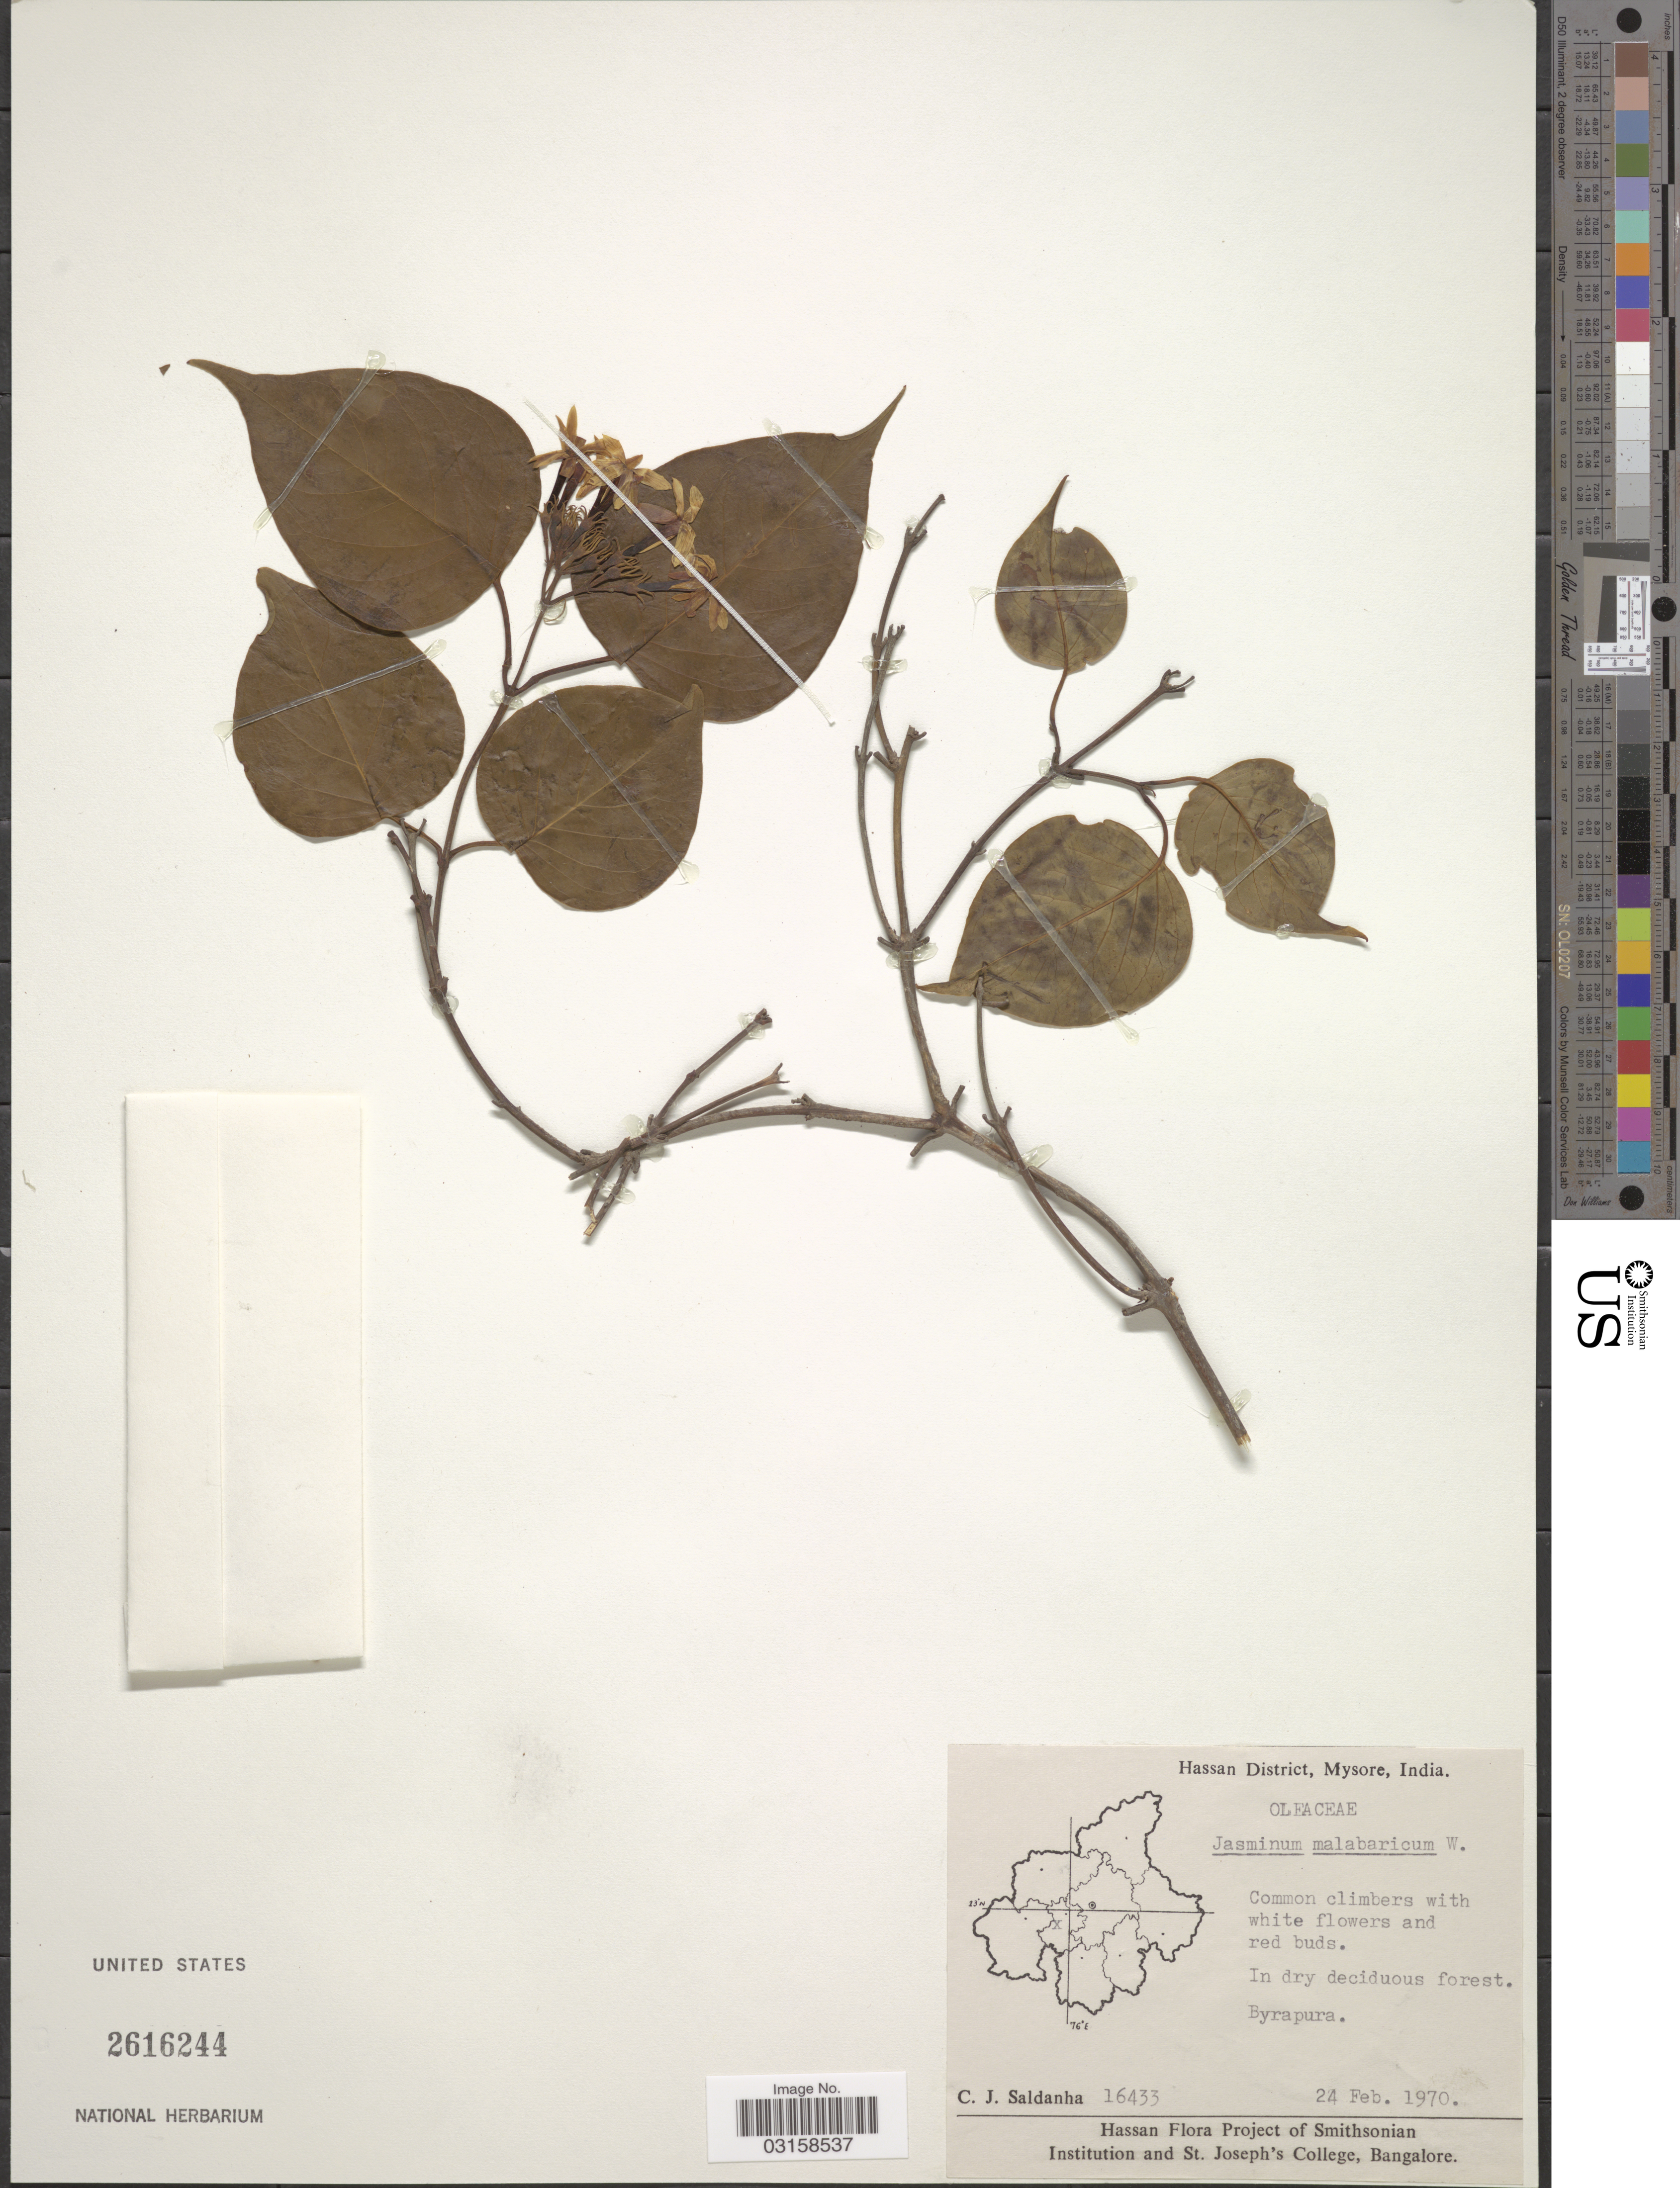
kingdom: Plantae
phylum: Tracheophyta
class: Magnoliopsida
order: Lamiales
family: Oleaceae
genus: Jasminum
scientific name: Jasminum malabaricum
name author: Wight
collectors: C. J. Saldanha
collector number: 16433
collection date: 1970-02-24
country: India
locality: Hassan District, Mysore. Byrapura.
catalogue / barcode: US 2616244